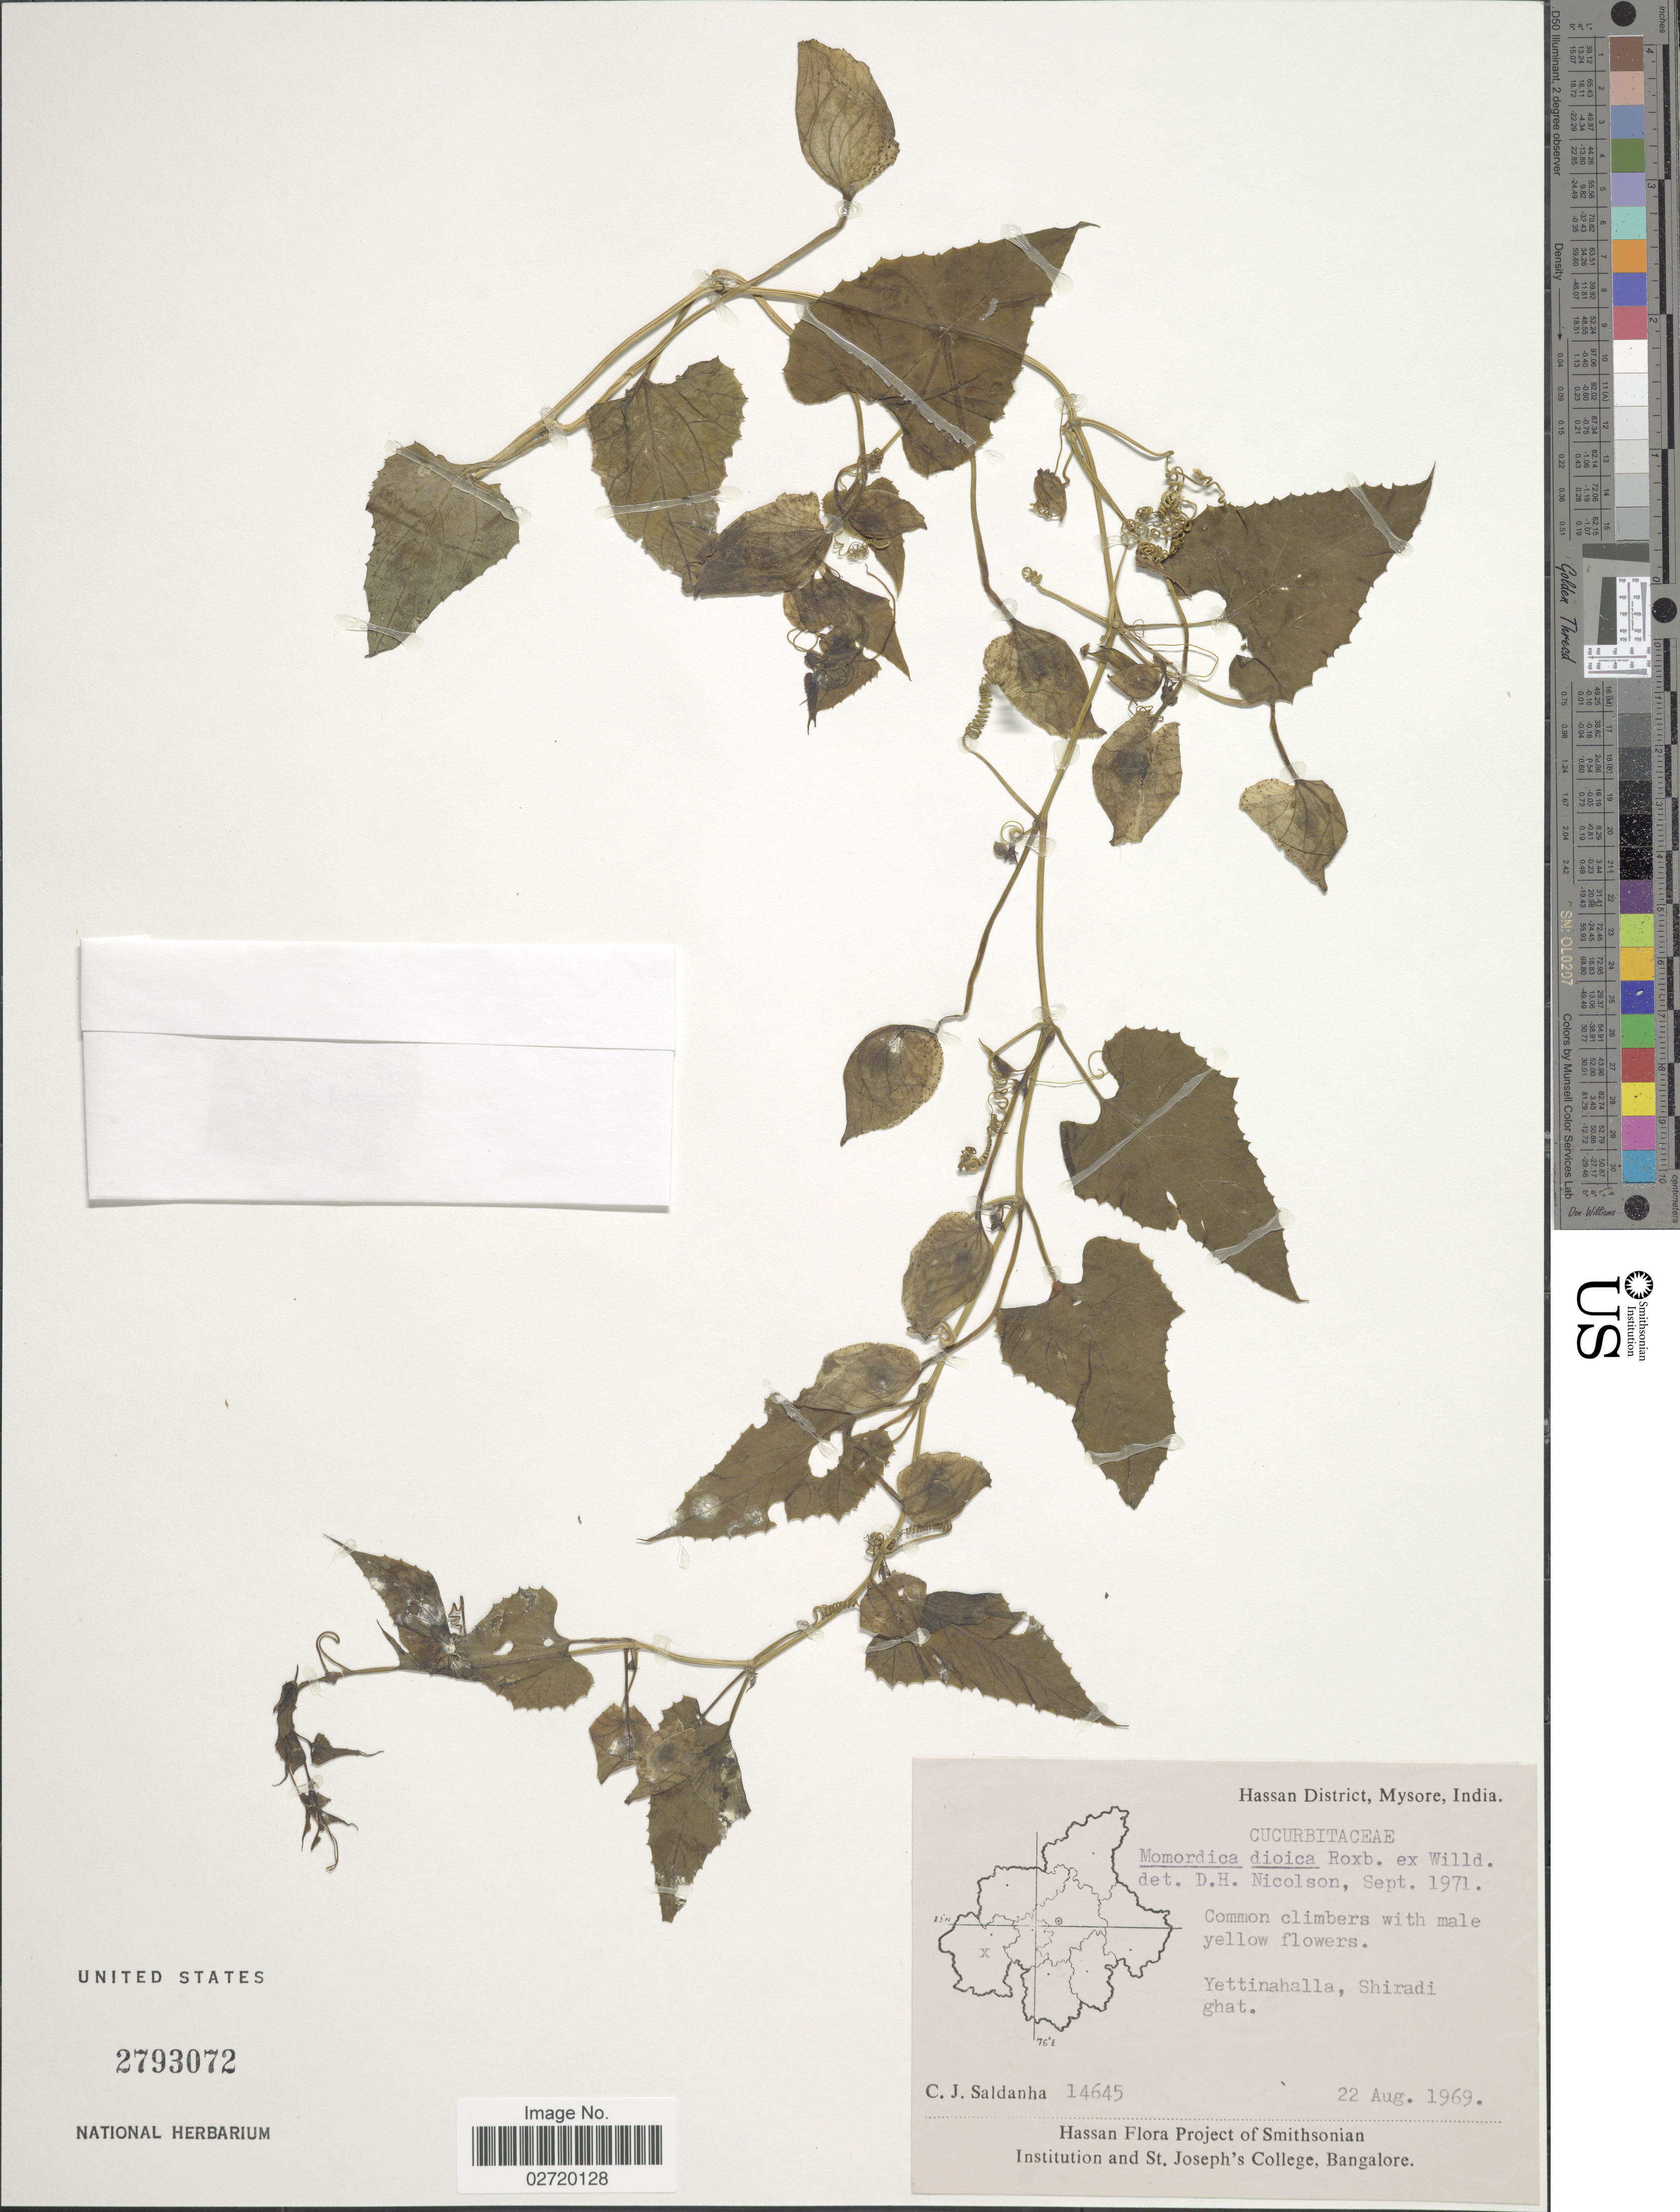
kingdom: Plantae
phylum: Tracheophyta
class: Magnoliopsida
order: Cucurbitales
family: Cucurbitaceae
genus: Momordica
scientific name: Momordica dioica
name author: Roxb. ex Willd.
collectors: C. J. Saldanha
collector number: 14645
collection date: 1969-08-22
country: India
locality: Hassan District, Mysore, Yettinahalla, Shiradi ghat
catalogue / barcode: US 2793072